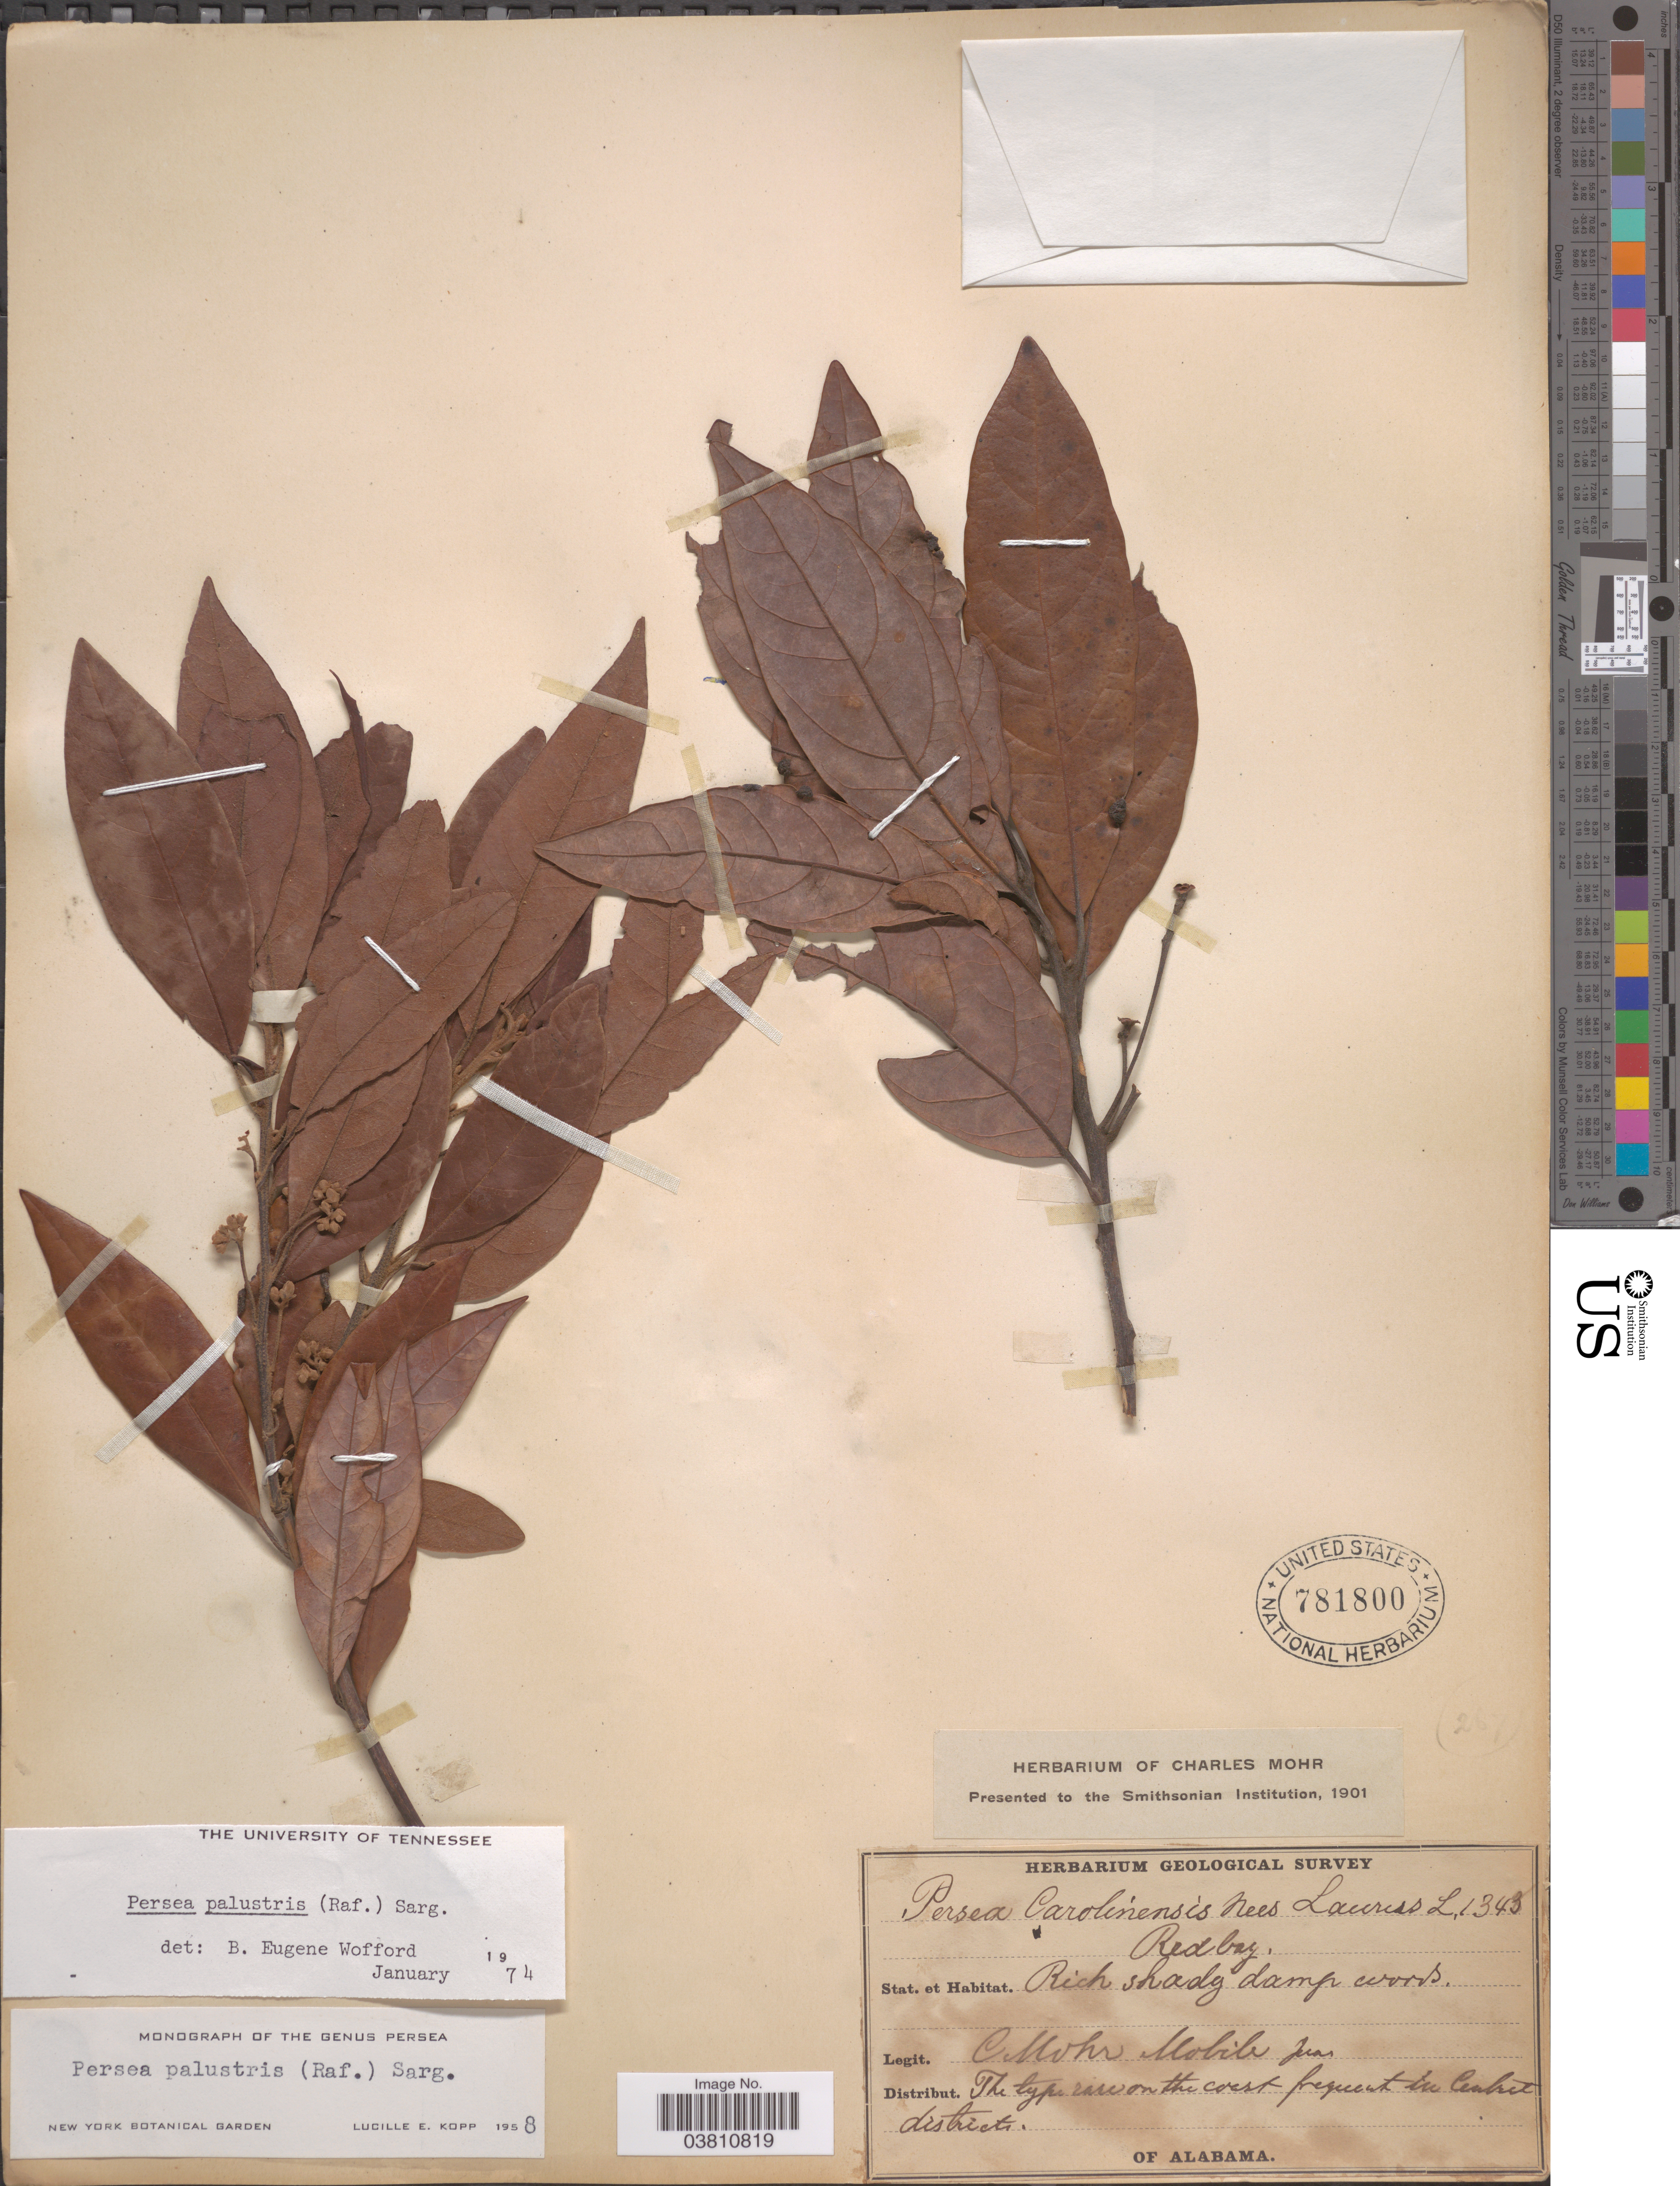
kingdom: Plantae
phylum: Tracheophyta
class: Magnoliopsida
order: Laurales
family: Lauraceae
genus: Persea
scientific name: Persea palustris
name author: (Raf.) Sarg.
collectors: Mohr, C. T. (herbarium)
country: United States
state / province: Alabama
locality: Red Bay, Mobile.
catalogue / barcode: US 781800